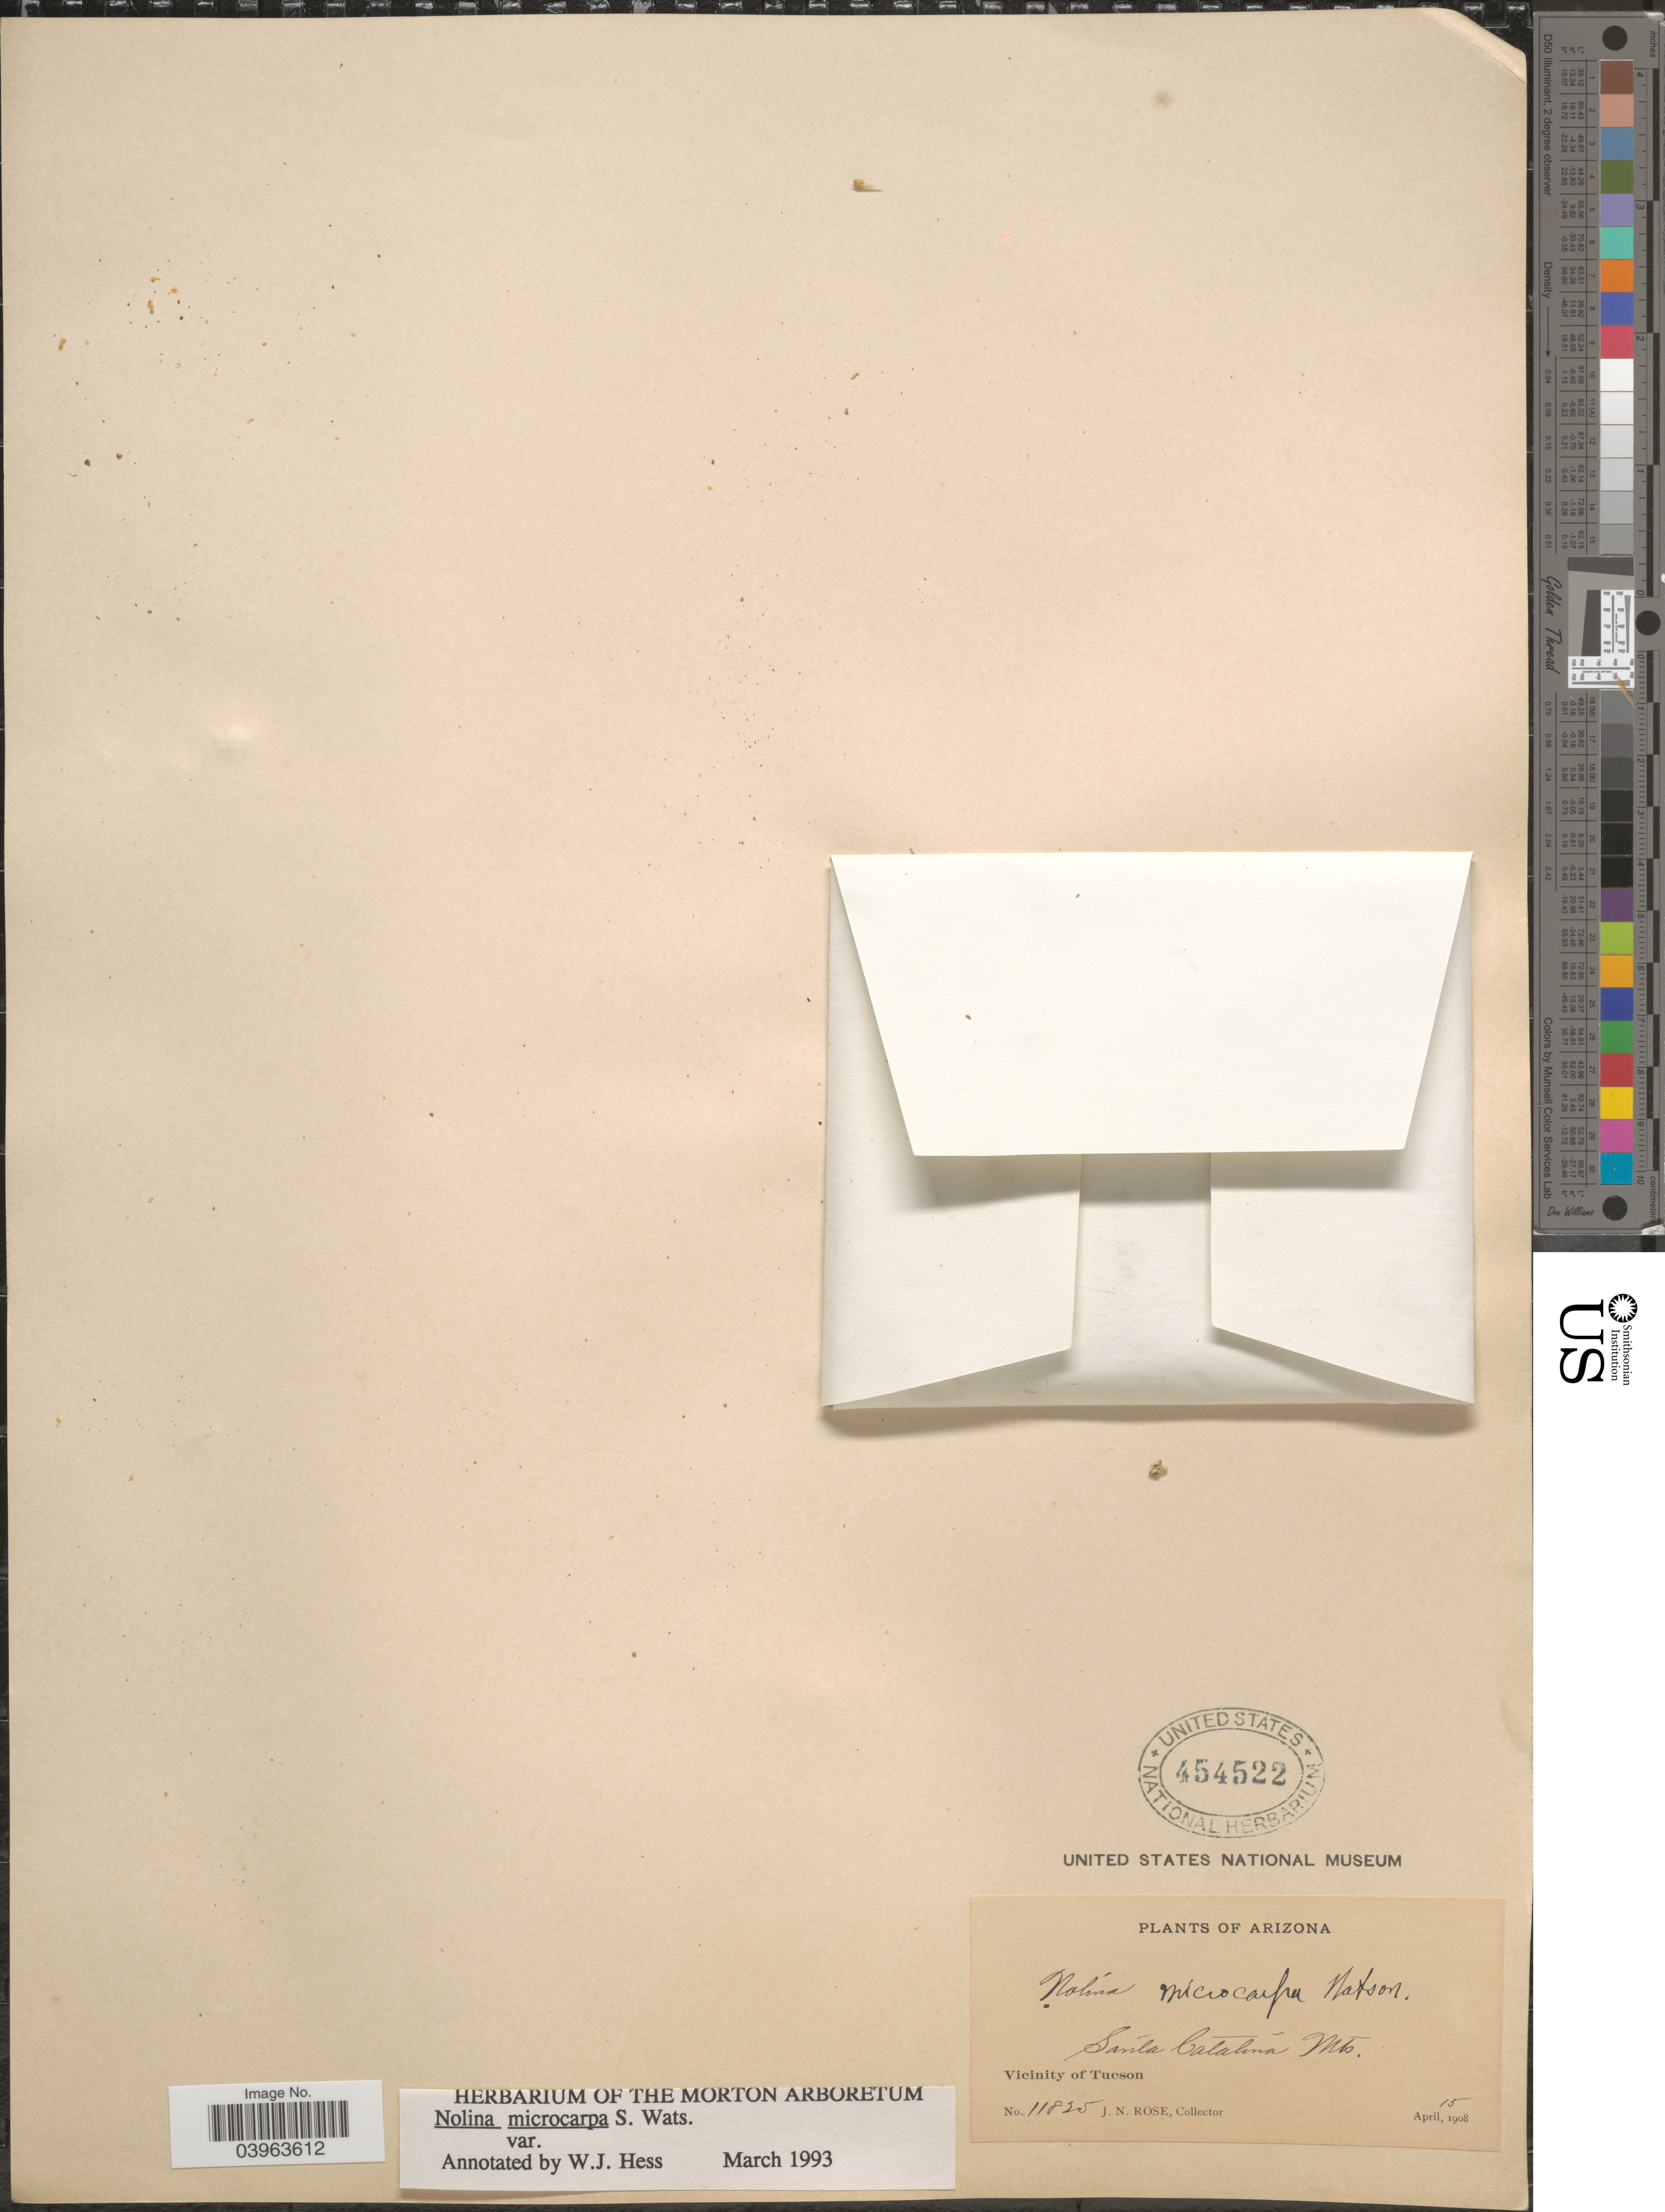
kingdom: Plantae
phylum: Tracheophyta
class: Liliopsida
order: Asparagales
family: Asparagaceae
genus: Nolina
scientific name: Nolina microcarpa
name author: S. Watson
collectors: J. N. Rose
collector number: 11825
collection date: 1908-04-15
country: United States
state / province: Arizona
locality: Santa Catalina Mts. Vicinity of Tucson.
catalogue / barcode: US 454522